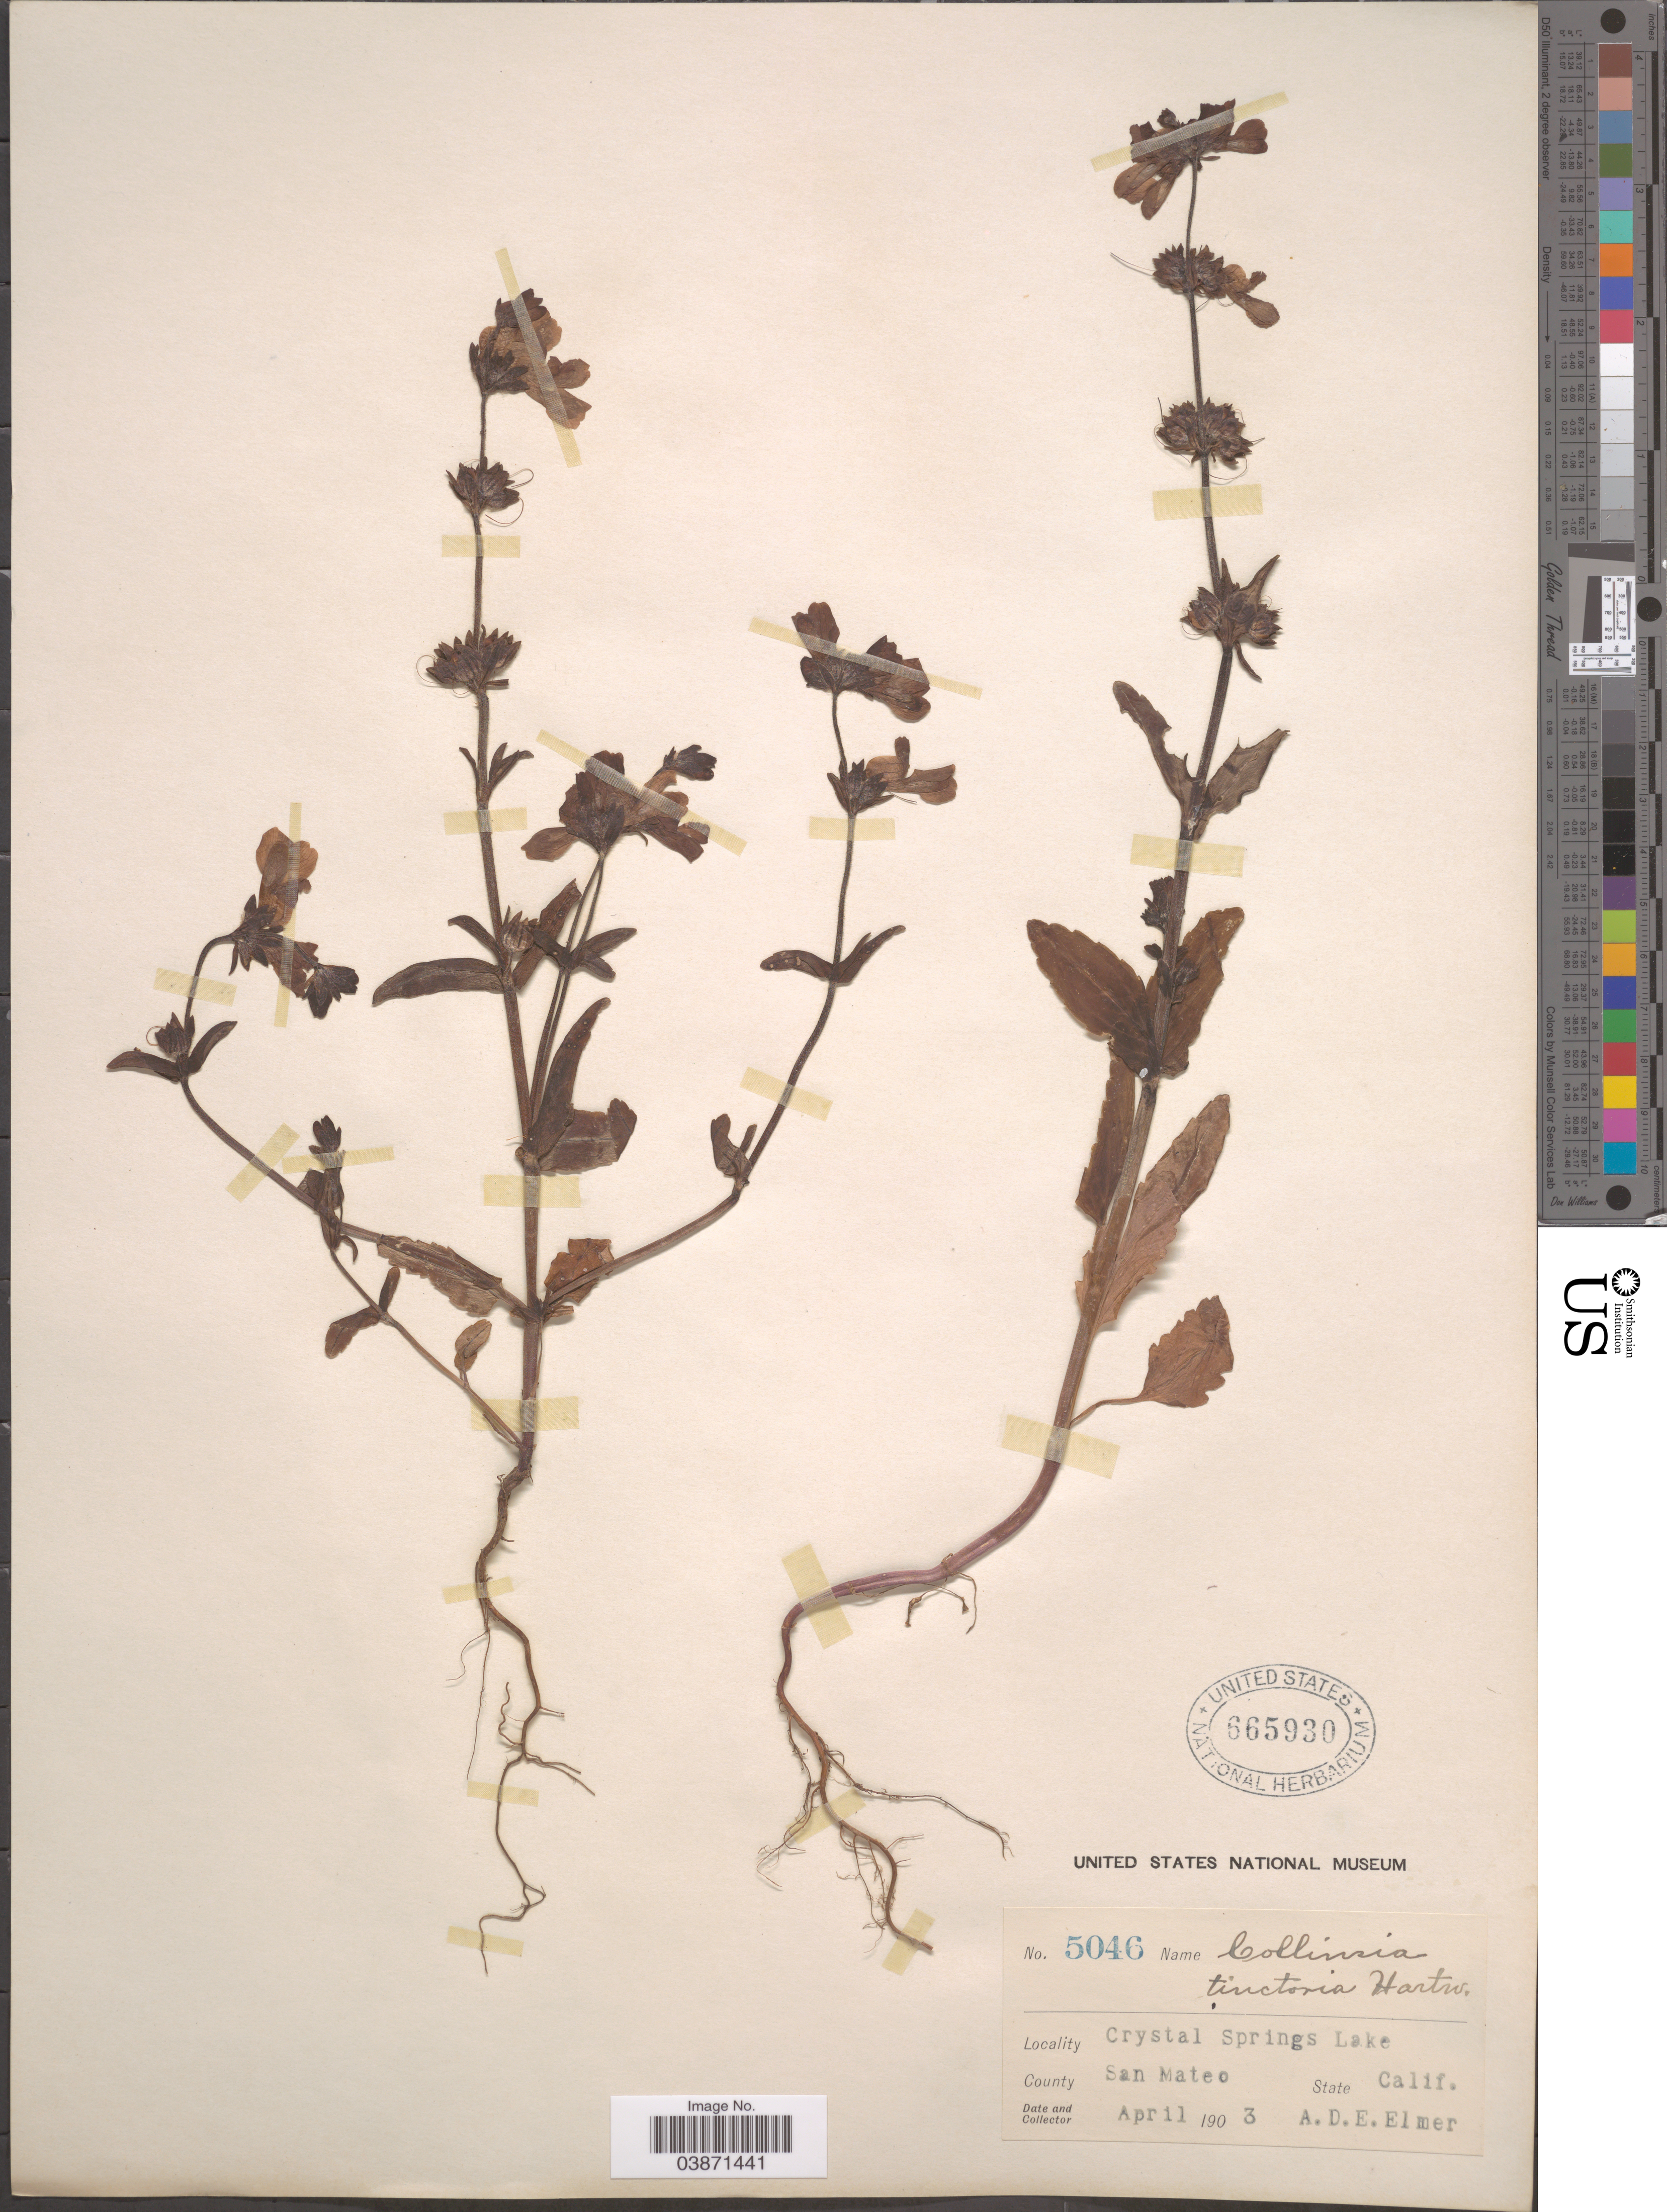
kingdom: Plantae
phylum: Tracheophyta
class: Magnoliopsida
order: Lamiales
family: Plantaginaceae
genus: Collinsia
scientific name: Collinsia tinctoria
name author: Hartw. ex Benth.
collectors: A. D. E. Elmer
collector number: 5046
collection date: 1903-04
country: United States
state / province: California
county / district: San Mateo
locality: Crystal Springs Lake. County San Mateo.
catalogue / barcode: US 665930